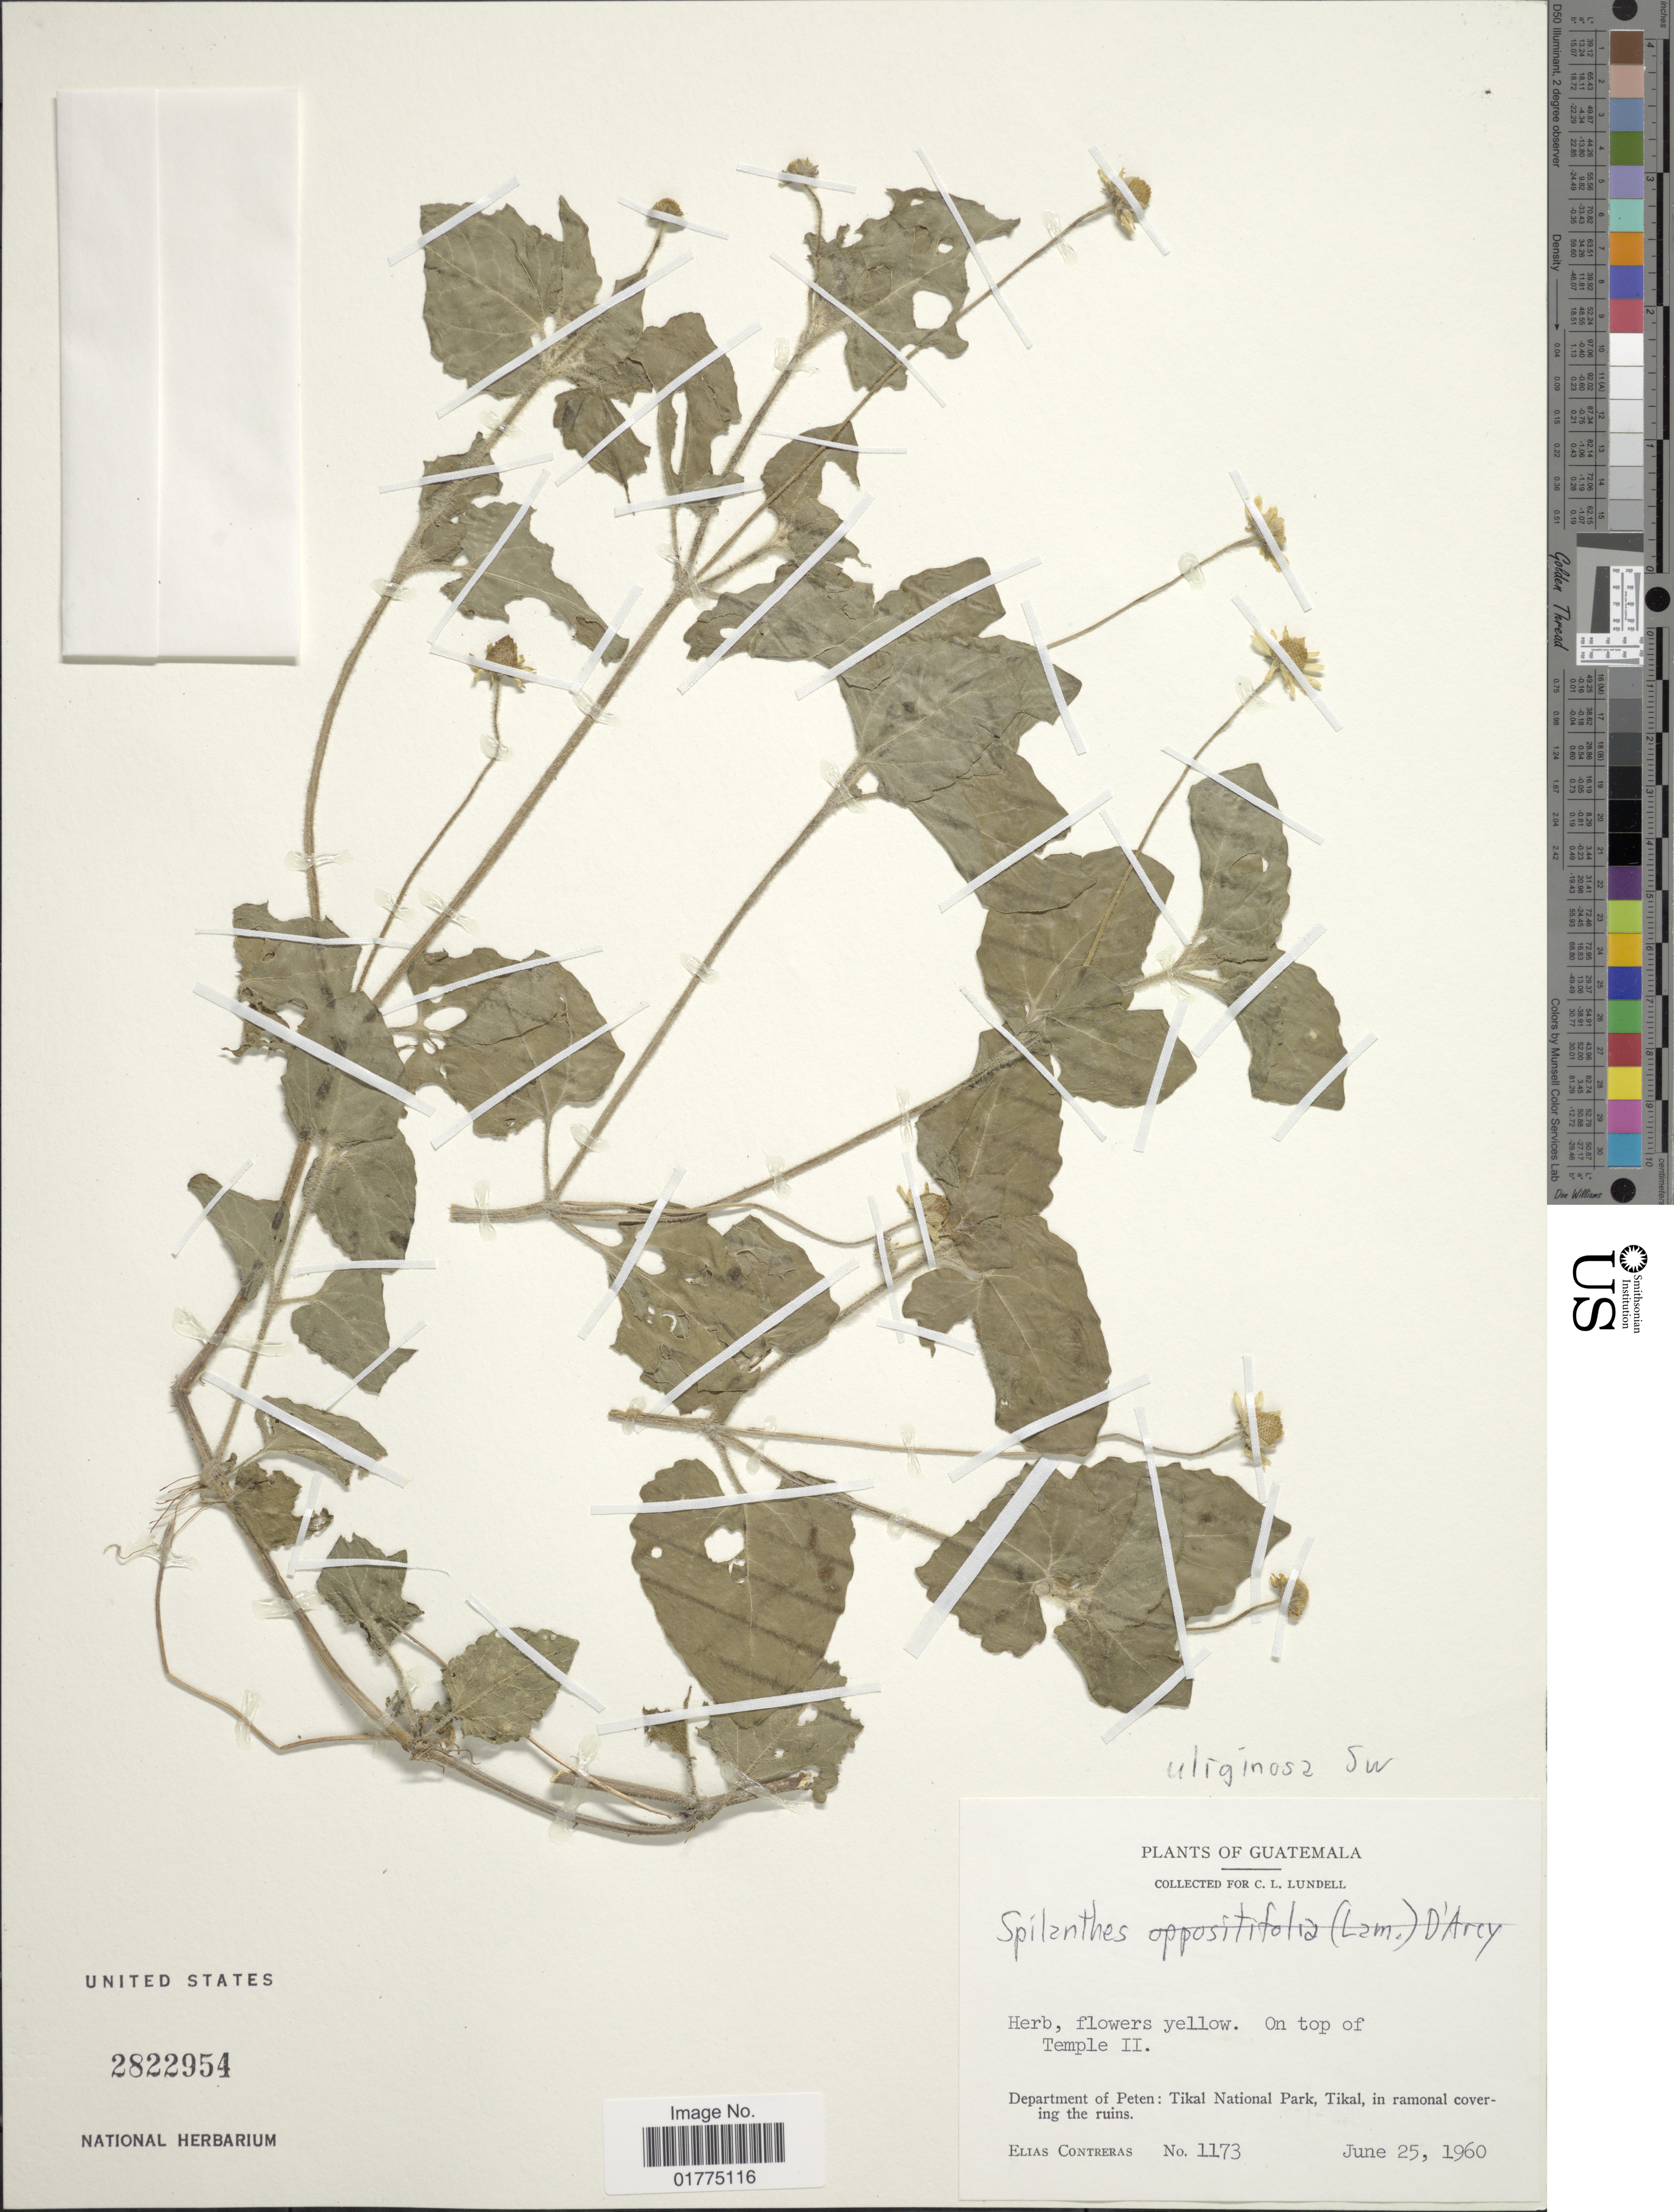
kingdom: Plantae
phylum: Tracheophyta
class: Magnoliopsida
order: Asterales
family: Asteraceae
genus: Acmella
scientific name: Acmella uliginosa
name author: (Sw.) Cass.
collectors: E. Contreras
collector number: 1173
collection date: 1960-06-25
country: Guatemala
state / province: El Petén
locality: Department of Peten: Tikal National Park, Tikal, in ramonal covering the ruins.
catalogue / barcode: US 2822954